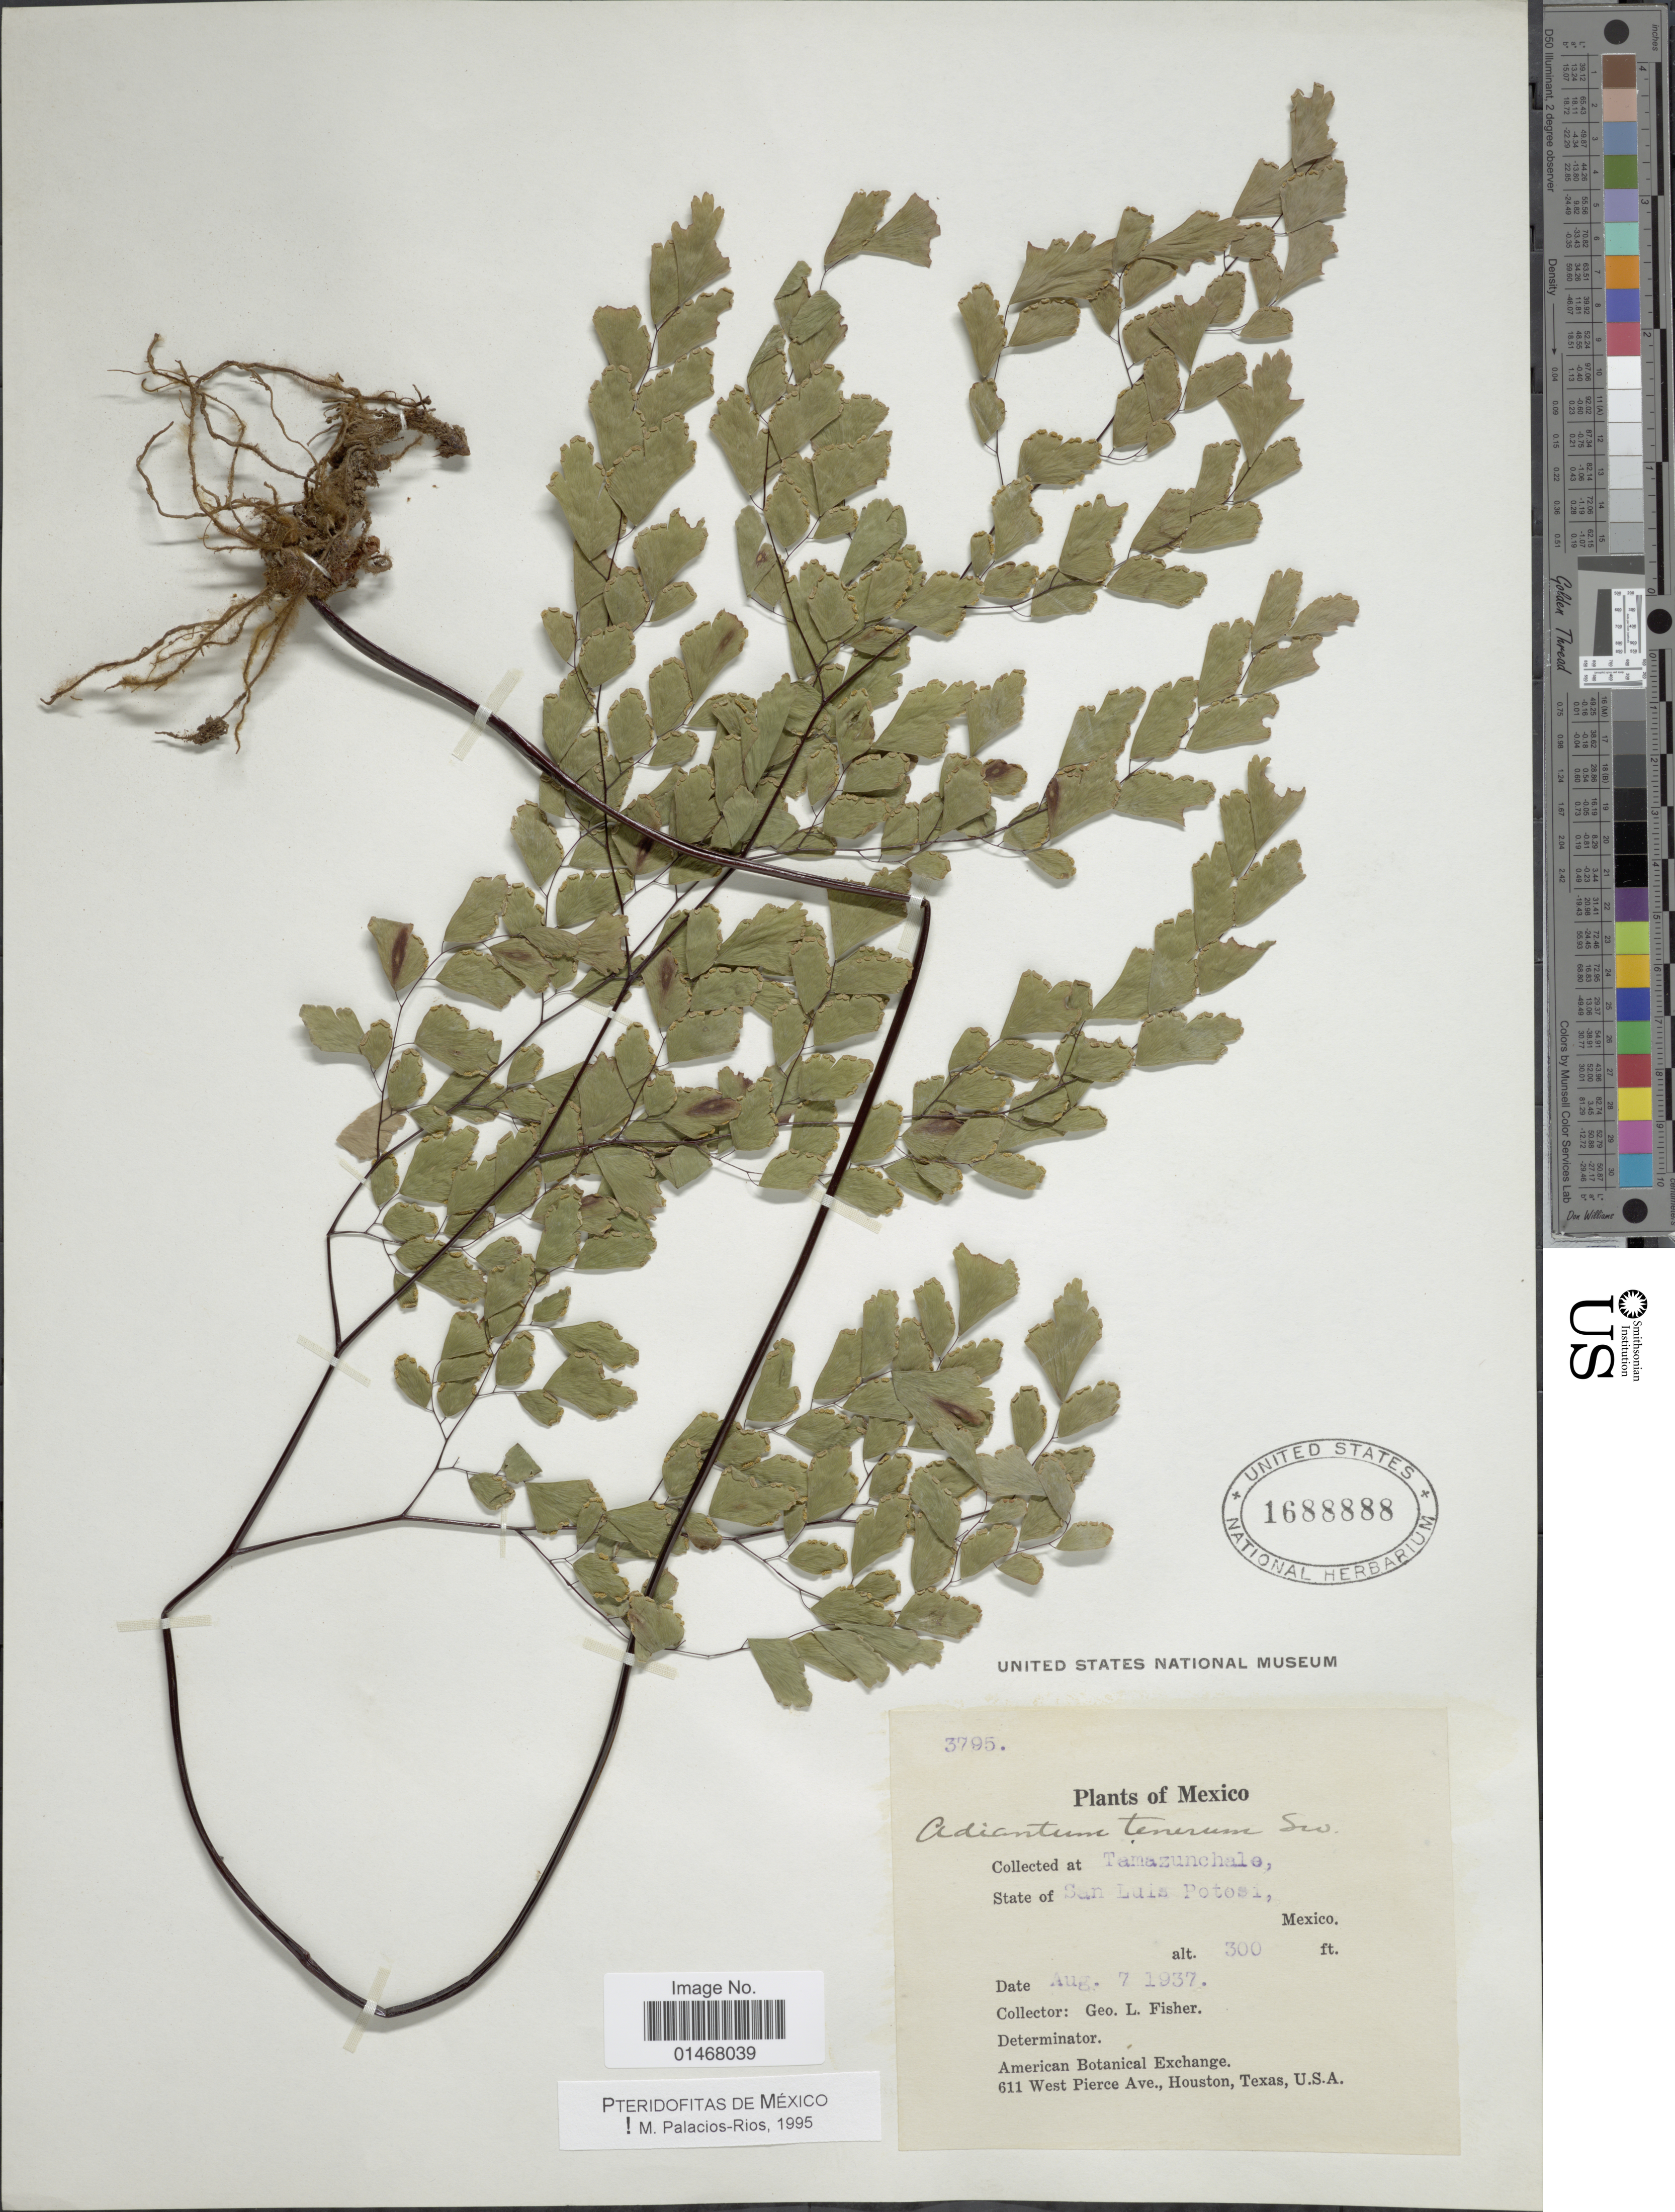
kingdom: Plantae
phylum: Tracheophyta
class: Polypodiopsida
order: Polypodiales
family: Pteridaceae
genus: Adiantum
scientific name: Adiantum tenerum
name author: Sw.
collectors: G. L. Fisher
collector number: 3795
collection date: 1937-08-07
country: Mexico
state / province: San Luis Potosí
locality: Tamazunchale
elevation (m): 91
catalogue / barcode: US 1688888